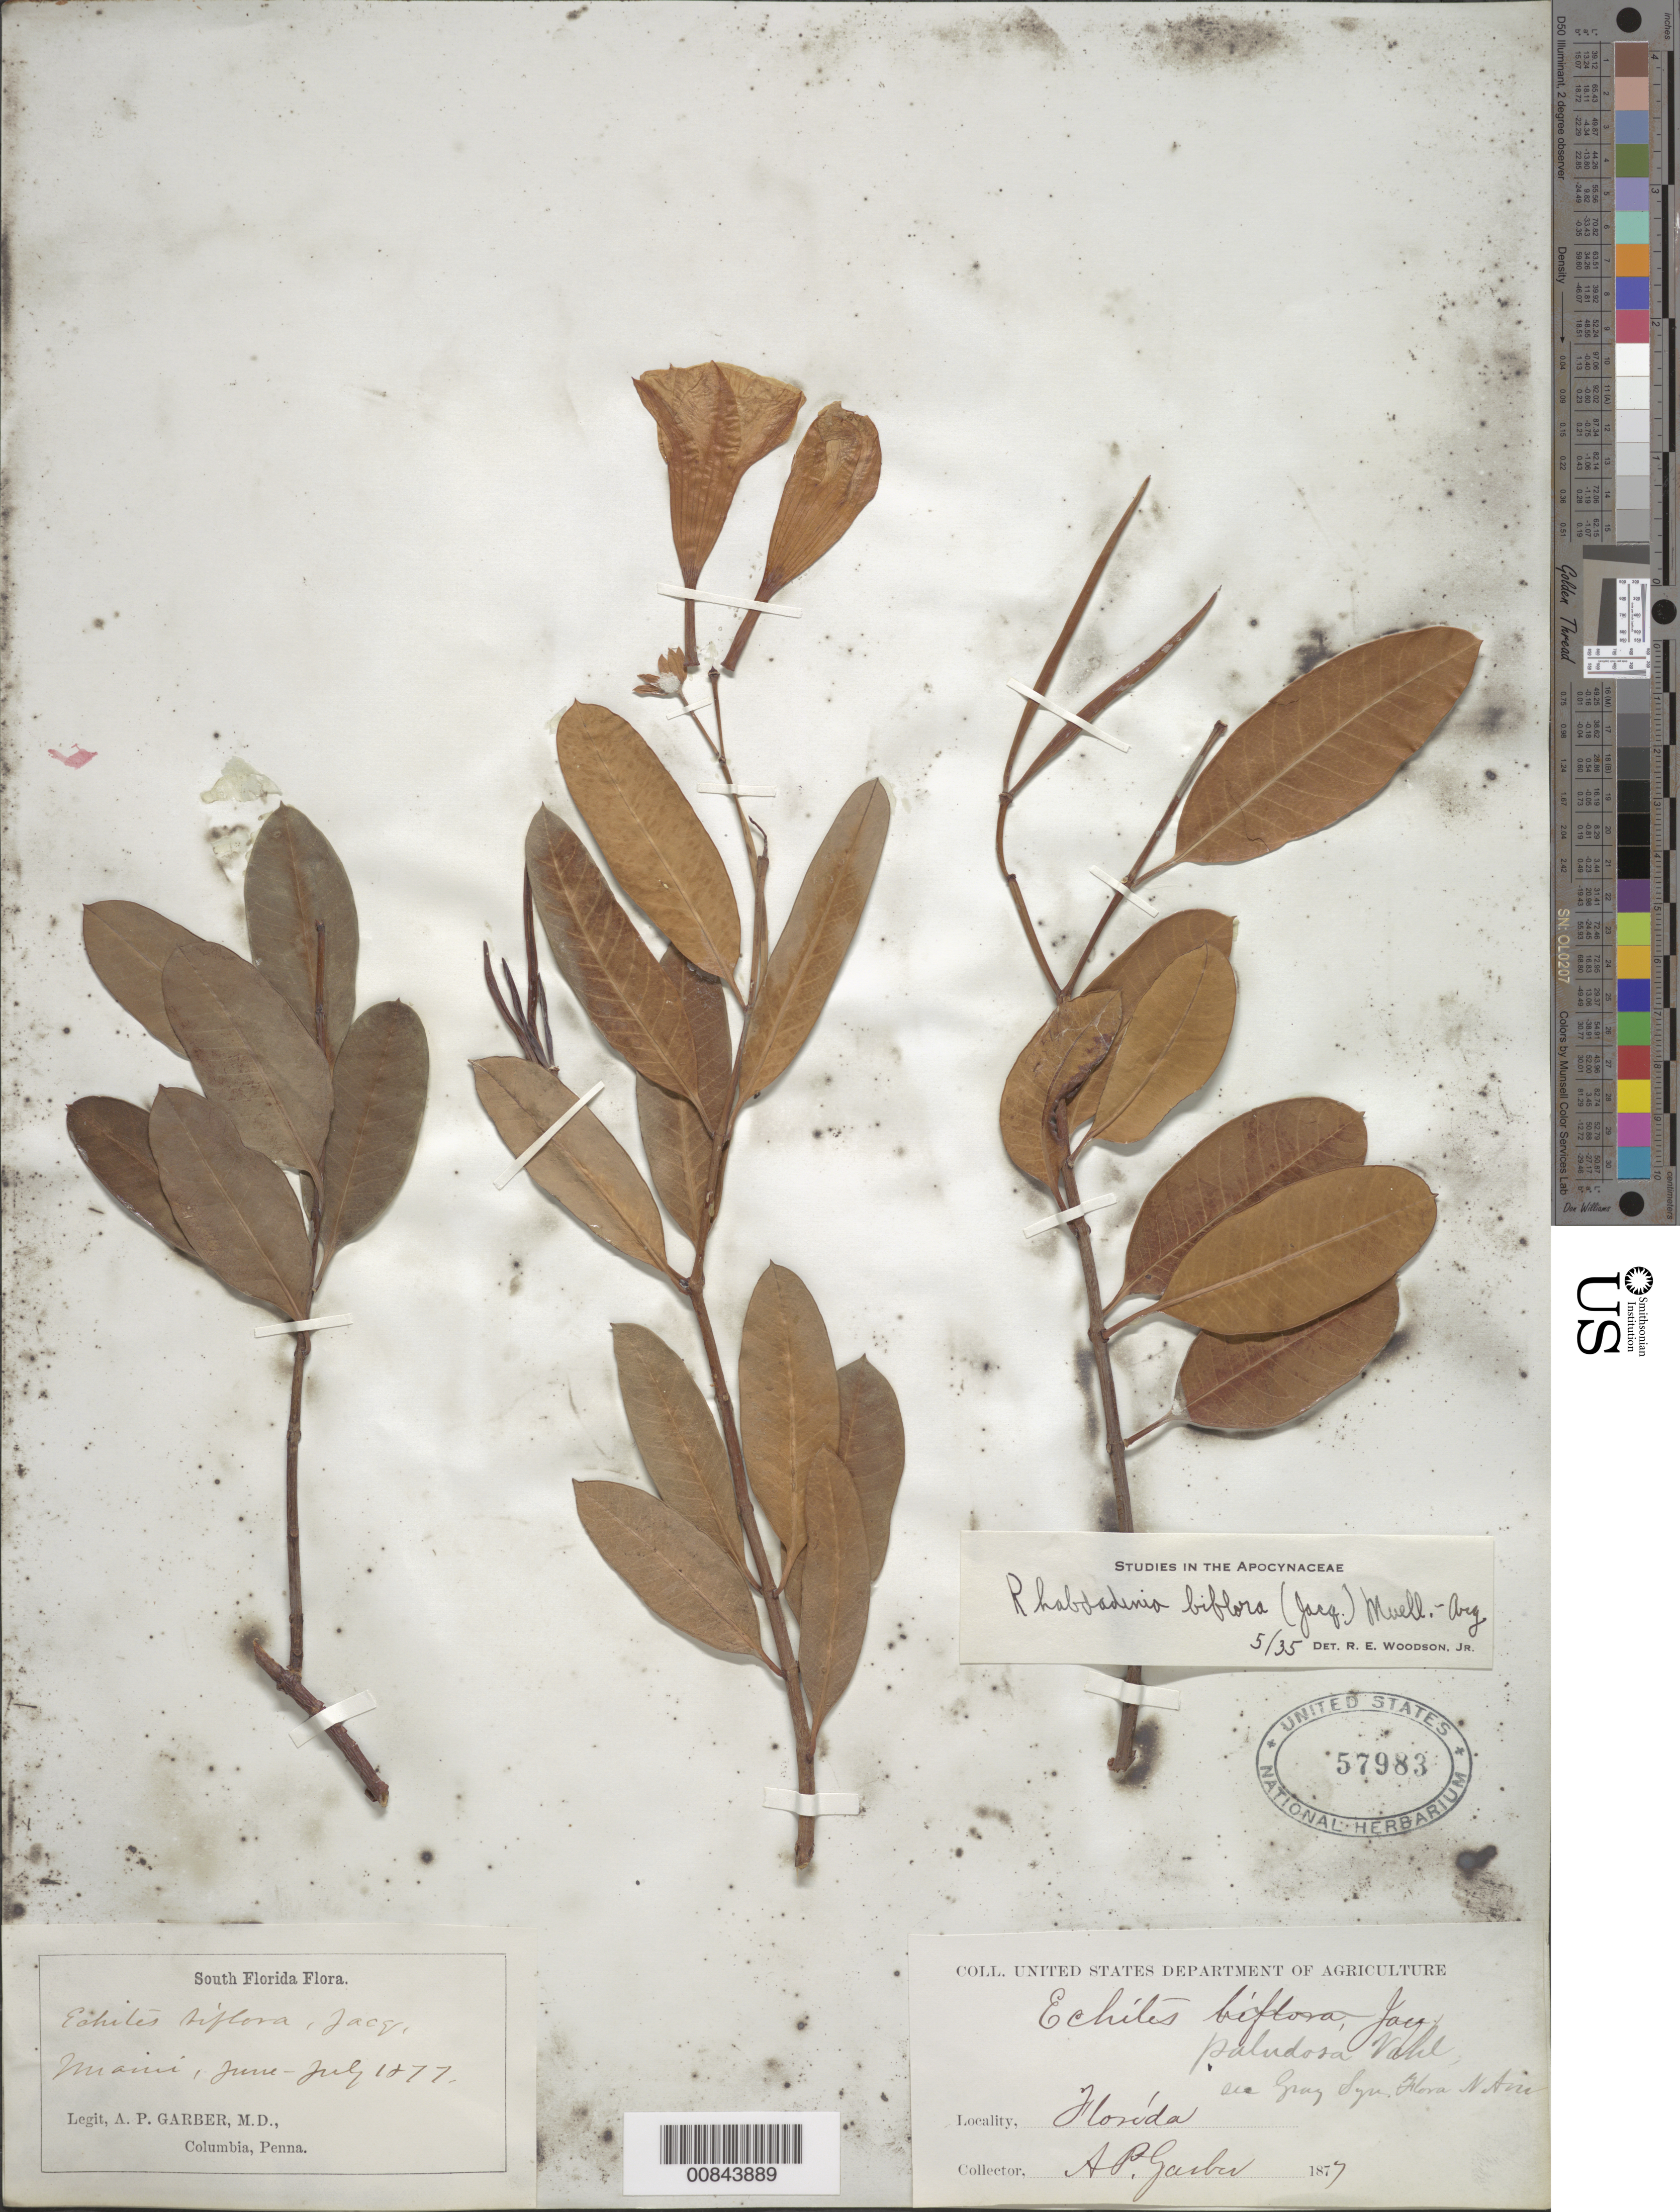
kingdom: Plantae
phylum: Tracheophyta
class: Magnoliopsida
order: Gentianales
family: Apocynaceae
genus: Rhabdadenia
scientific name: Rhabdadenia biflora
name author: (Jacq.) Müll. Arg.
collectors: A. P. Garber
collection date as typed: Junn 1877 to -- Jul 1877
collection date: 1877-06/1877-07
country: United States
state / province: Florida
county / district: Miami-Dade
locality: Miami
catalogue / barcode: US 57983